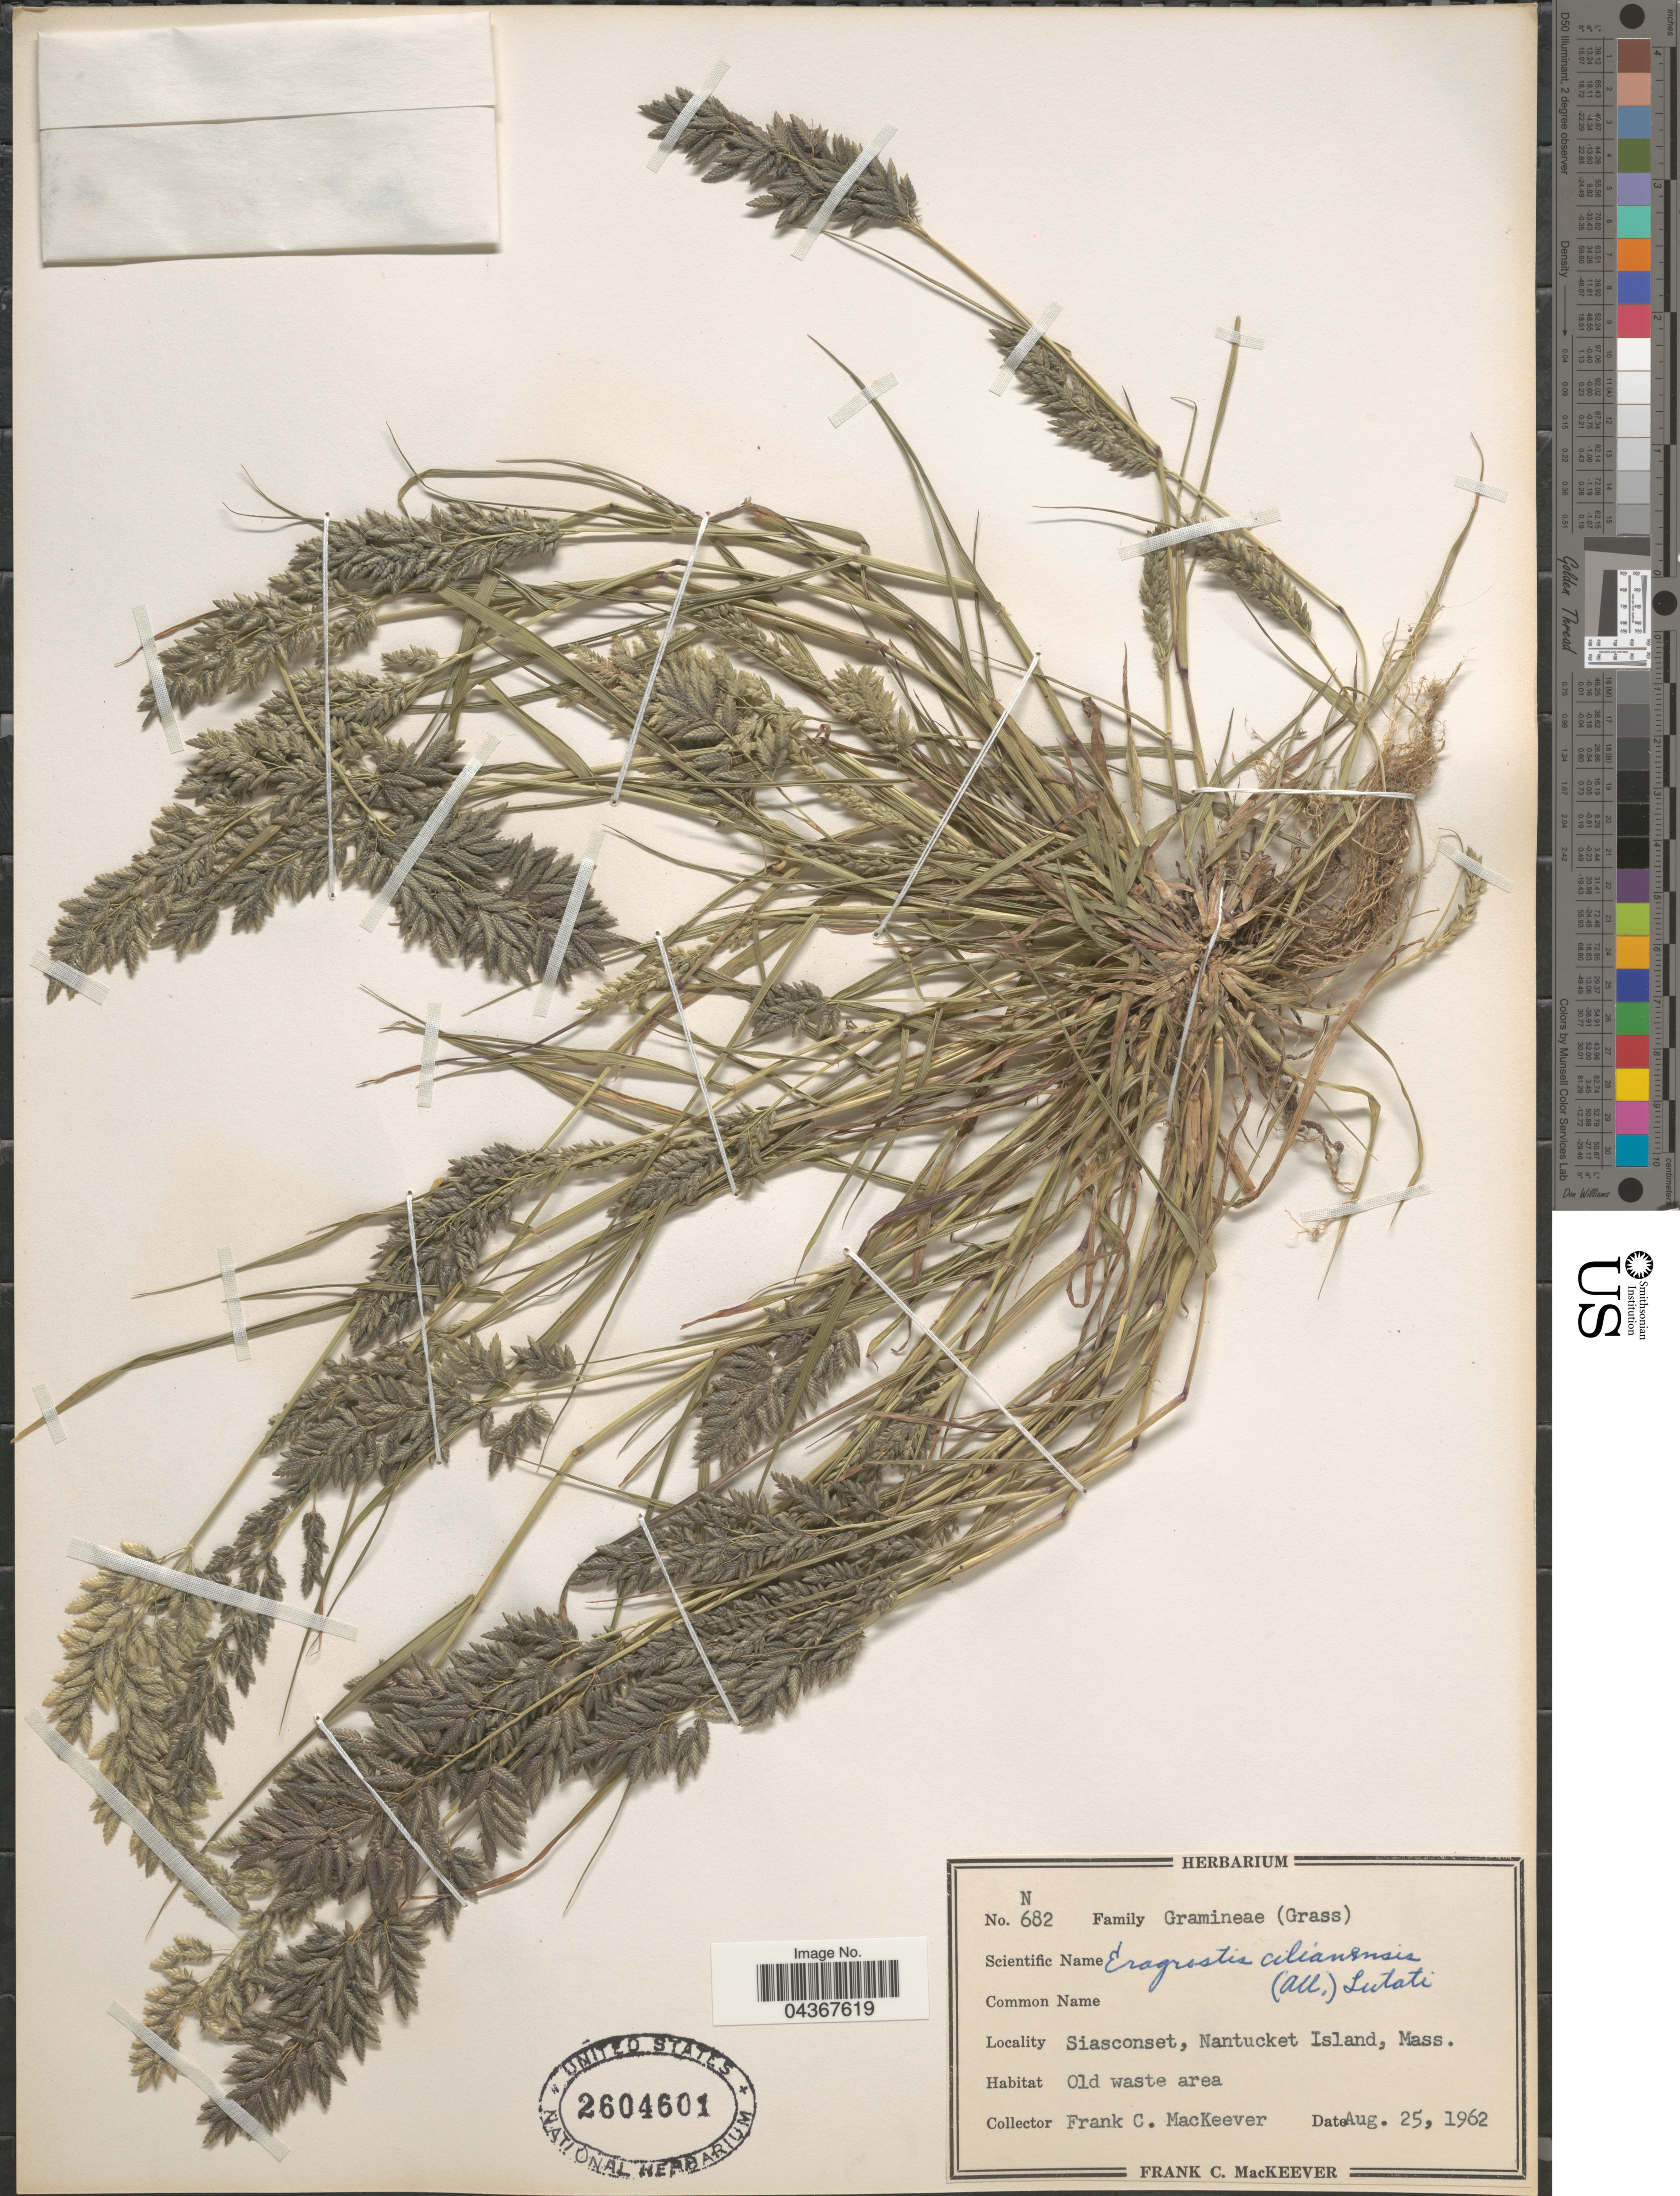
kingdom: Plantae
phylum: Tracheophyta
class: Liliopsida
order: Poales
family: Poaceae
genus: Eragrostis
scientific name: Eragrostis cilianensis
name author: (Bellardi) Vignolo ex Janch.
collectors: F. C. MacKeever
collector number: N682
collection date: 1962-08-25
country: United States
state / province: Massachusetts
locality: Siasconset, Nantucket Island.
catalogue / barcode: US 2604601